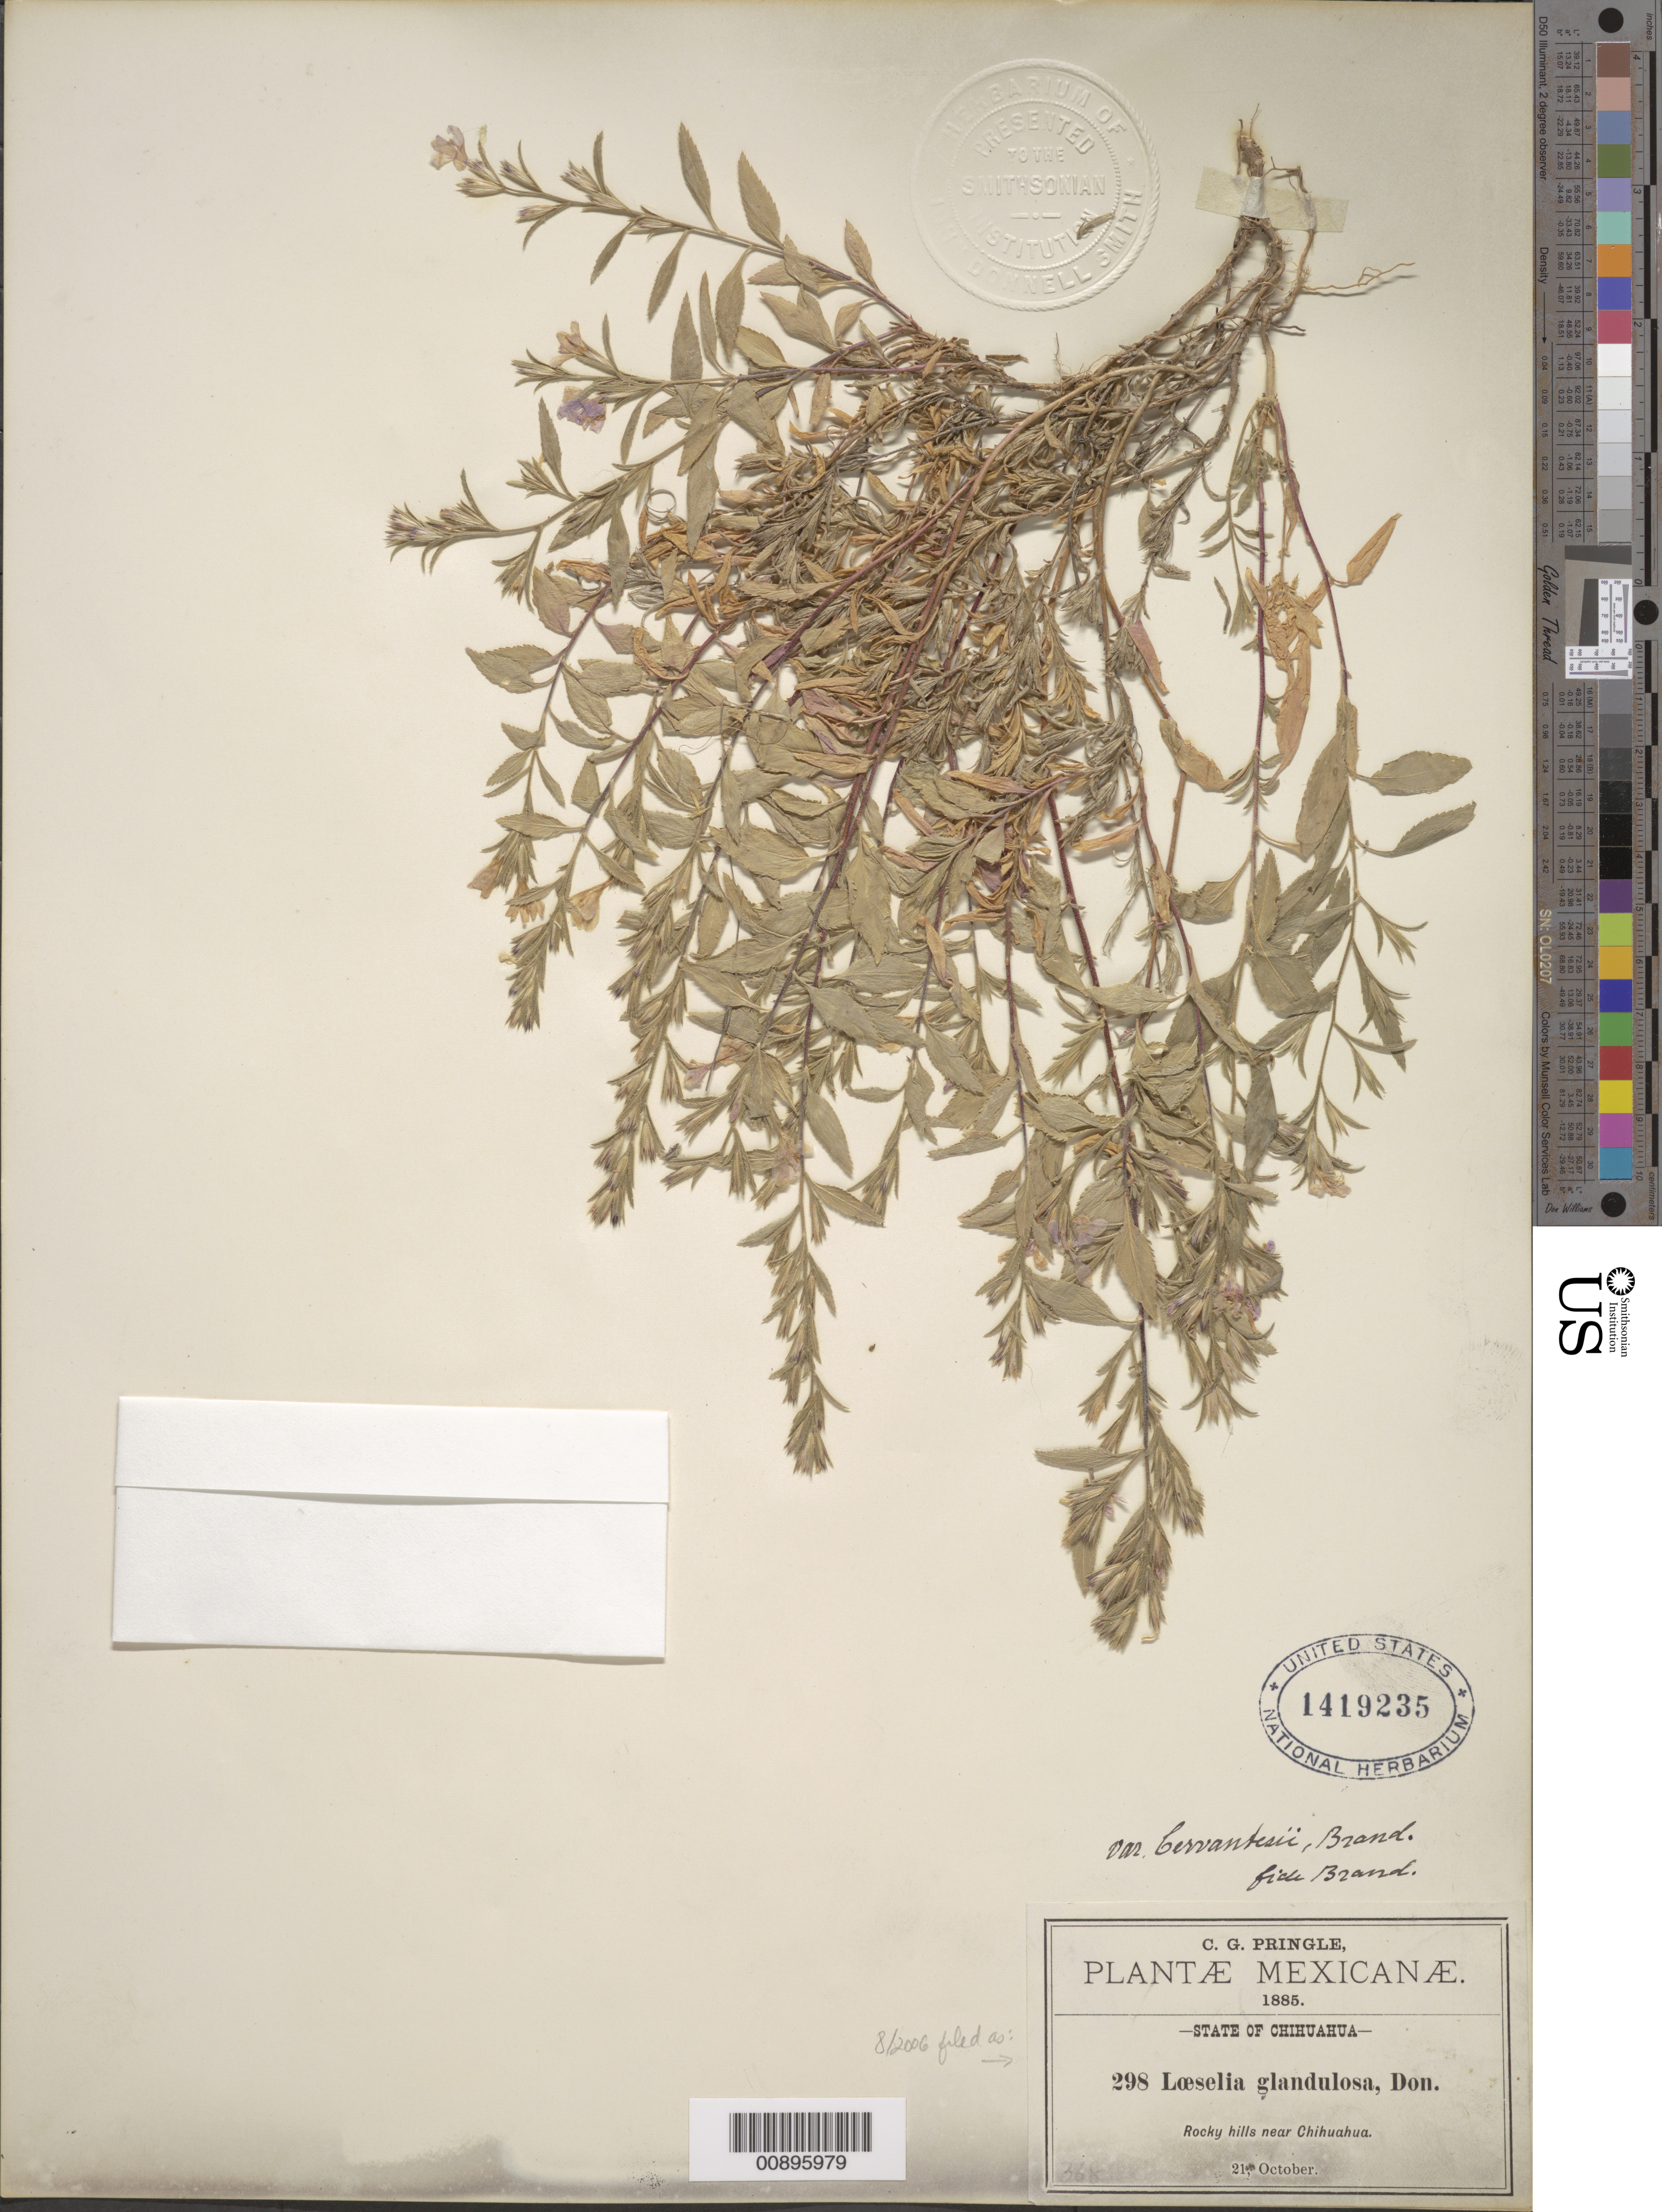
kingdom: Plantae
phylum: Tracheophyta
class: Magnoliopsida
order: Ericales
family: Polemoniaceae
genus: Loeselia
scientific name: Loeselia glandulosa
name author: (Cav.) G. Don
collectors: C. G. Pringle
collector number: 298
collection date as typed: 21 Oct 1885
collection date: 1885-10-21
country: Mexico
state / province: Chihuahua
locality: Near Chihuahua.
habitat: Rocky hills.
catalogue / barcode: US 1419235